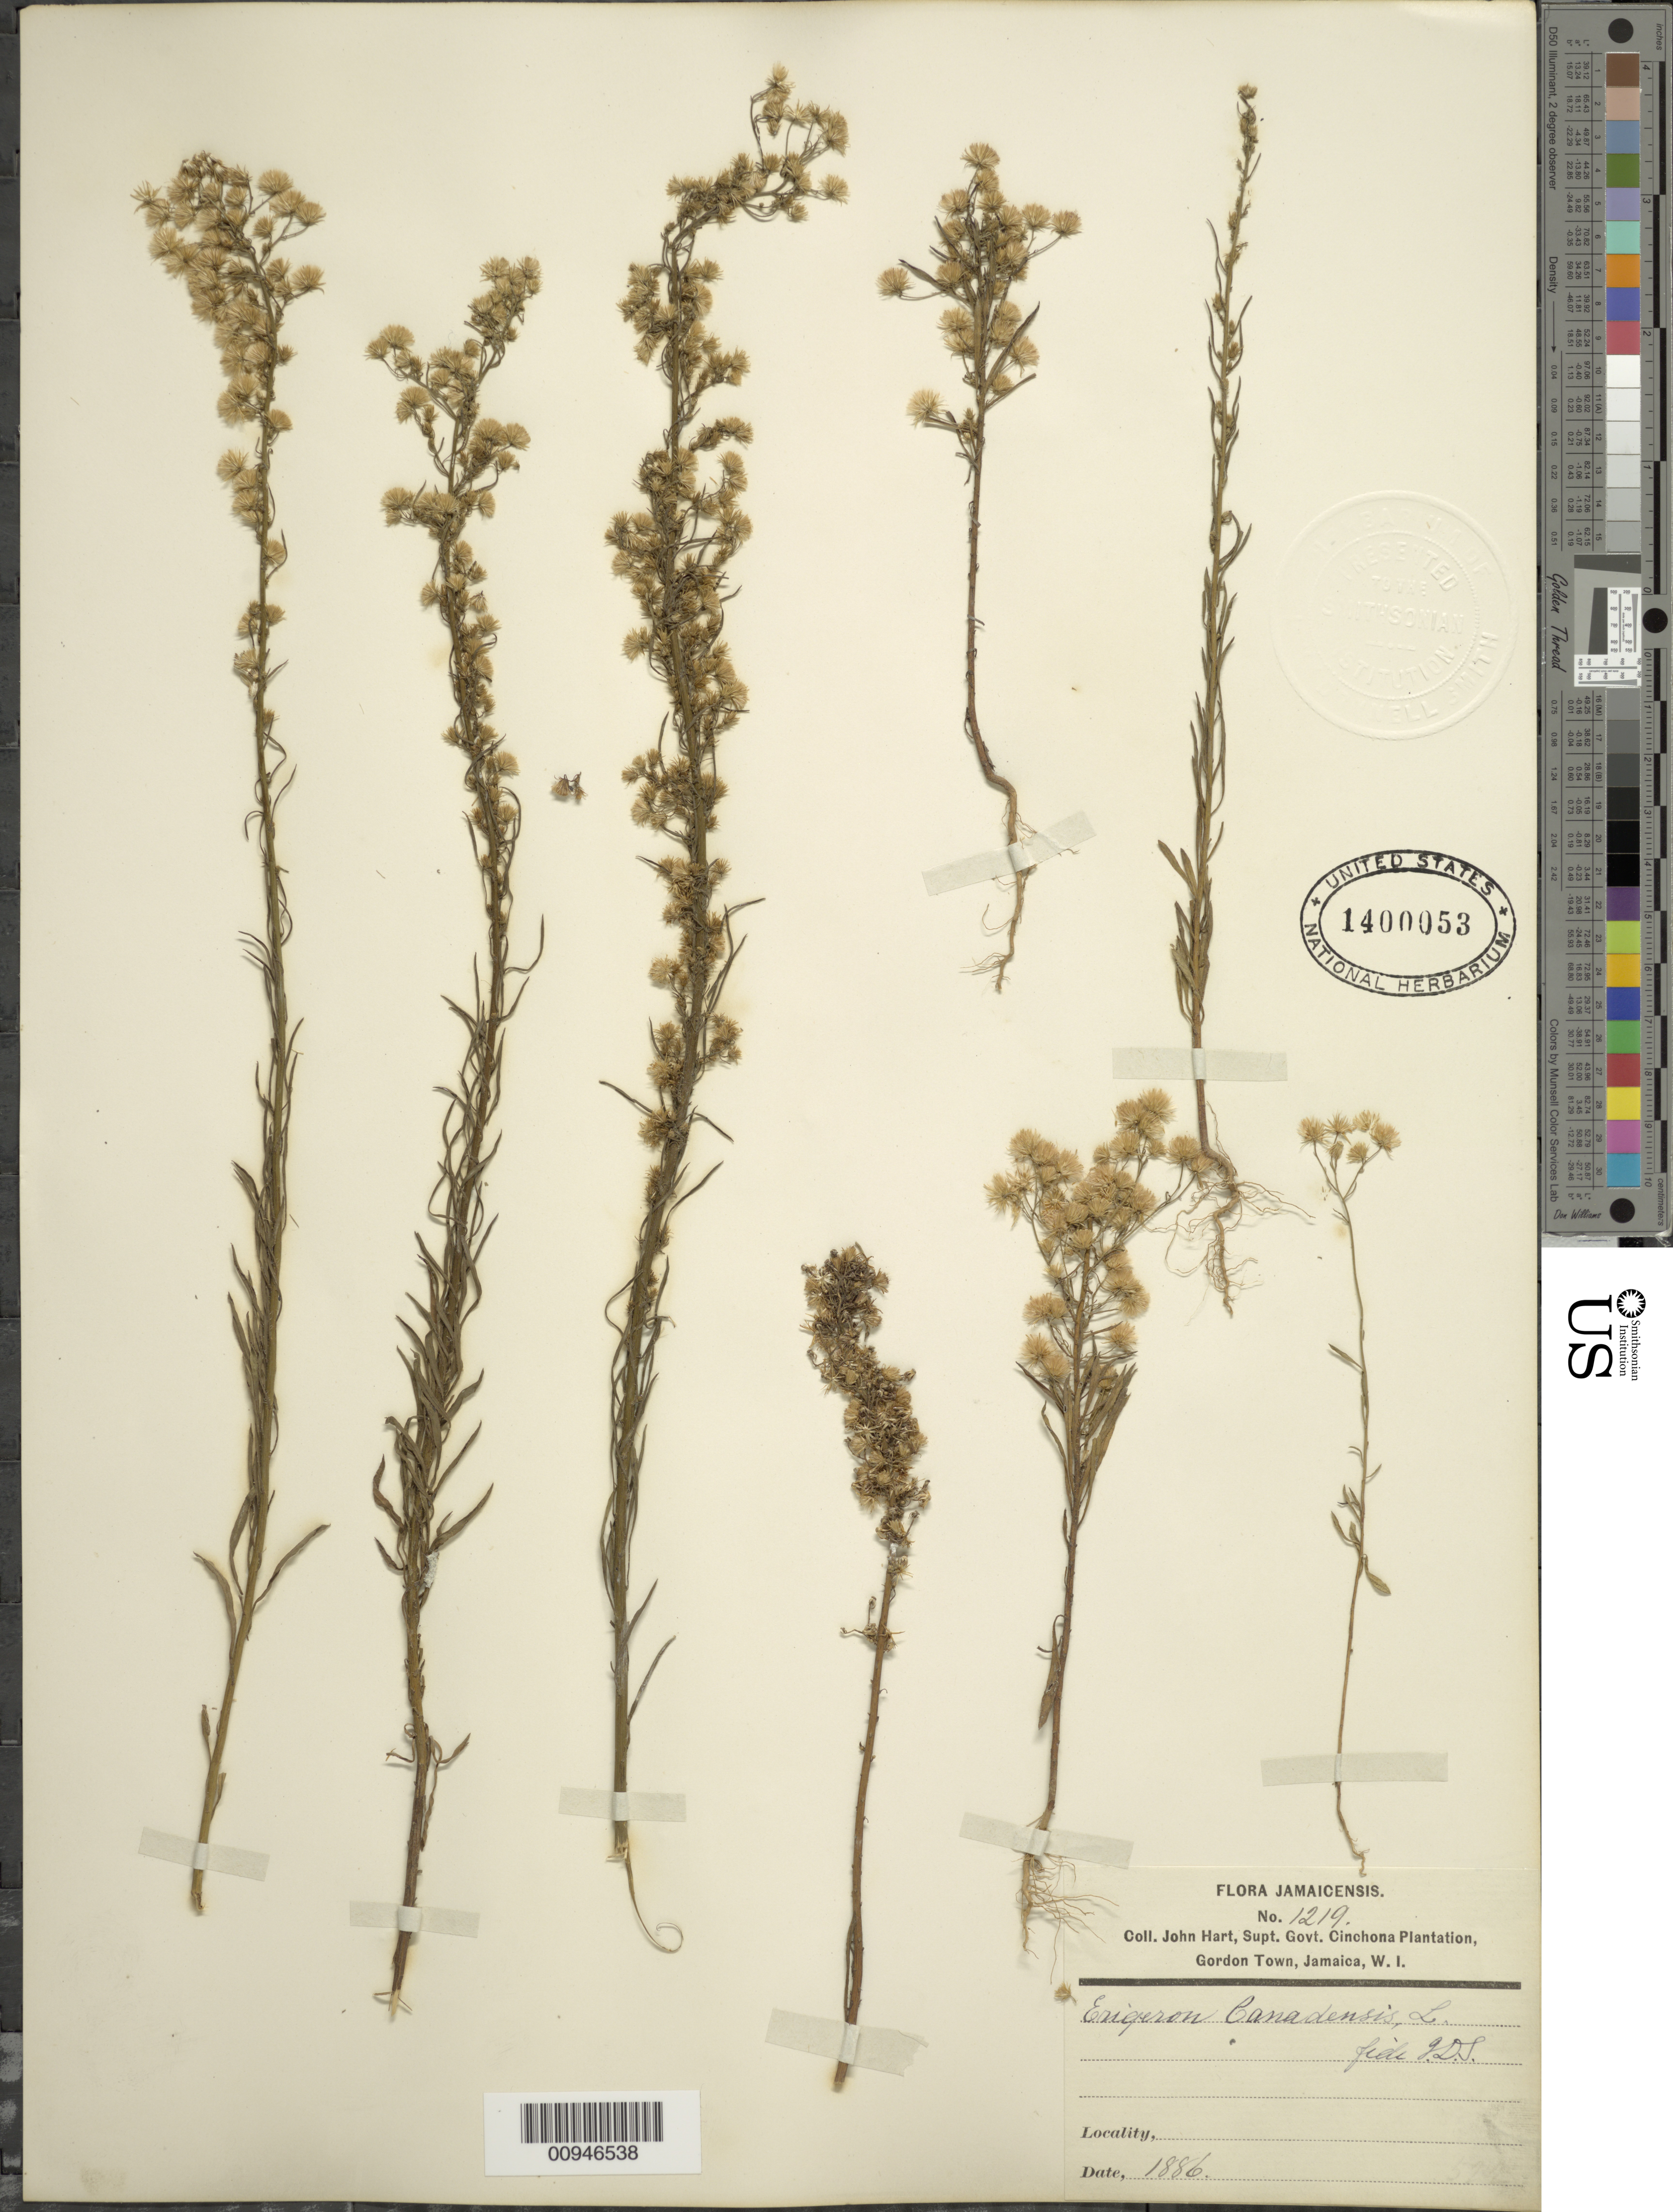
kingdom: Plantae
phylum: Tracheophyta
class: Magnoliopsida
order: Asterales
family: Asteraceae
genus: Conyza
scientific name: Conyza canadensis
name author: (L.) Cronq.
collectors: J. Hart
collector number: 1219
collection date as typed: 1886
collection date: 1886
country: Jamaica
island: Jamaica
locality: Gordon Town, Supt. Gov. Cinchona Plantation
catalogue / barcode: US 1400053